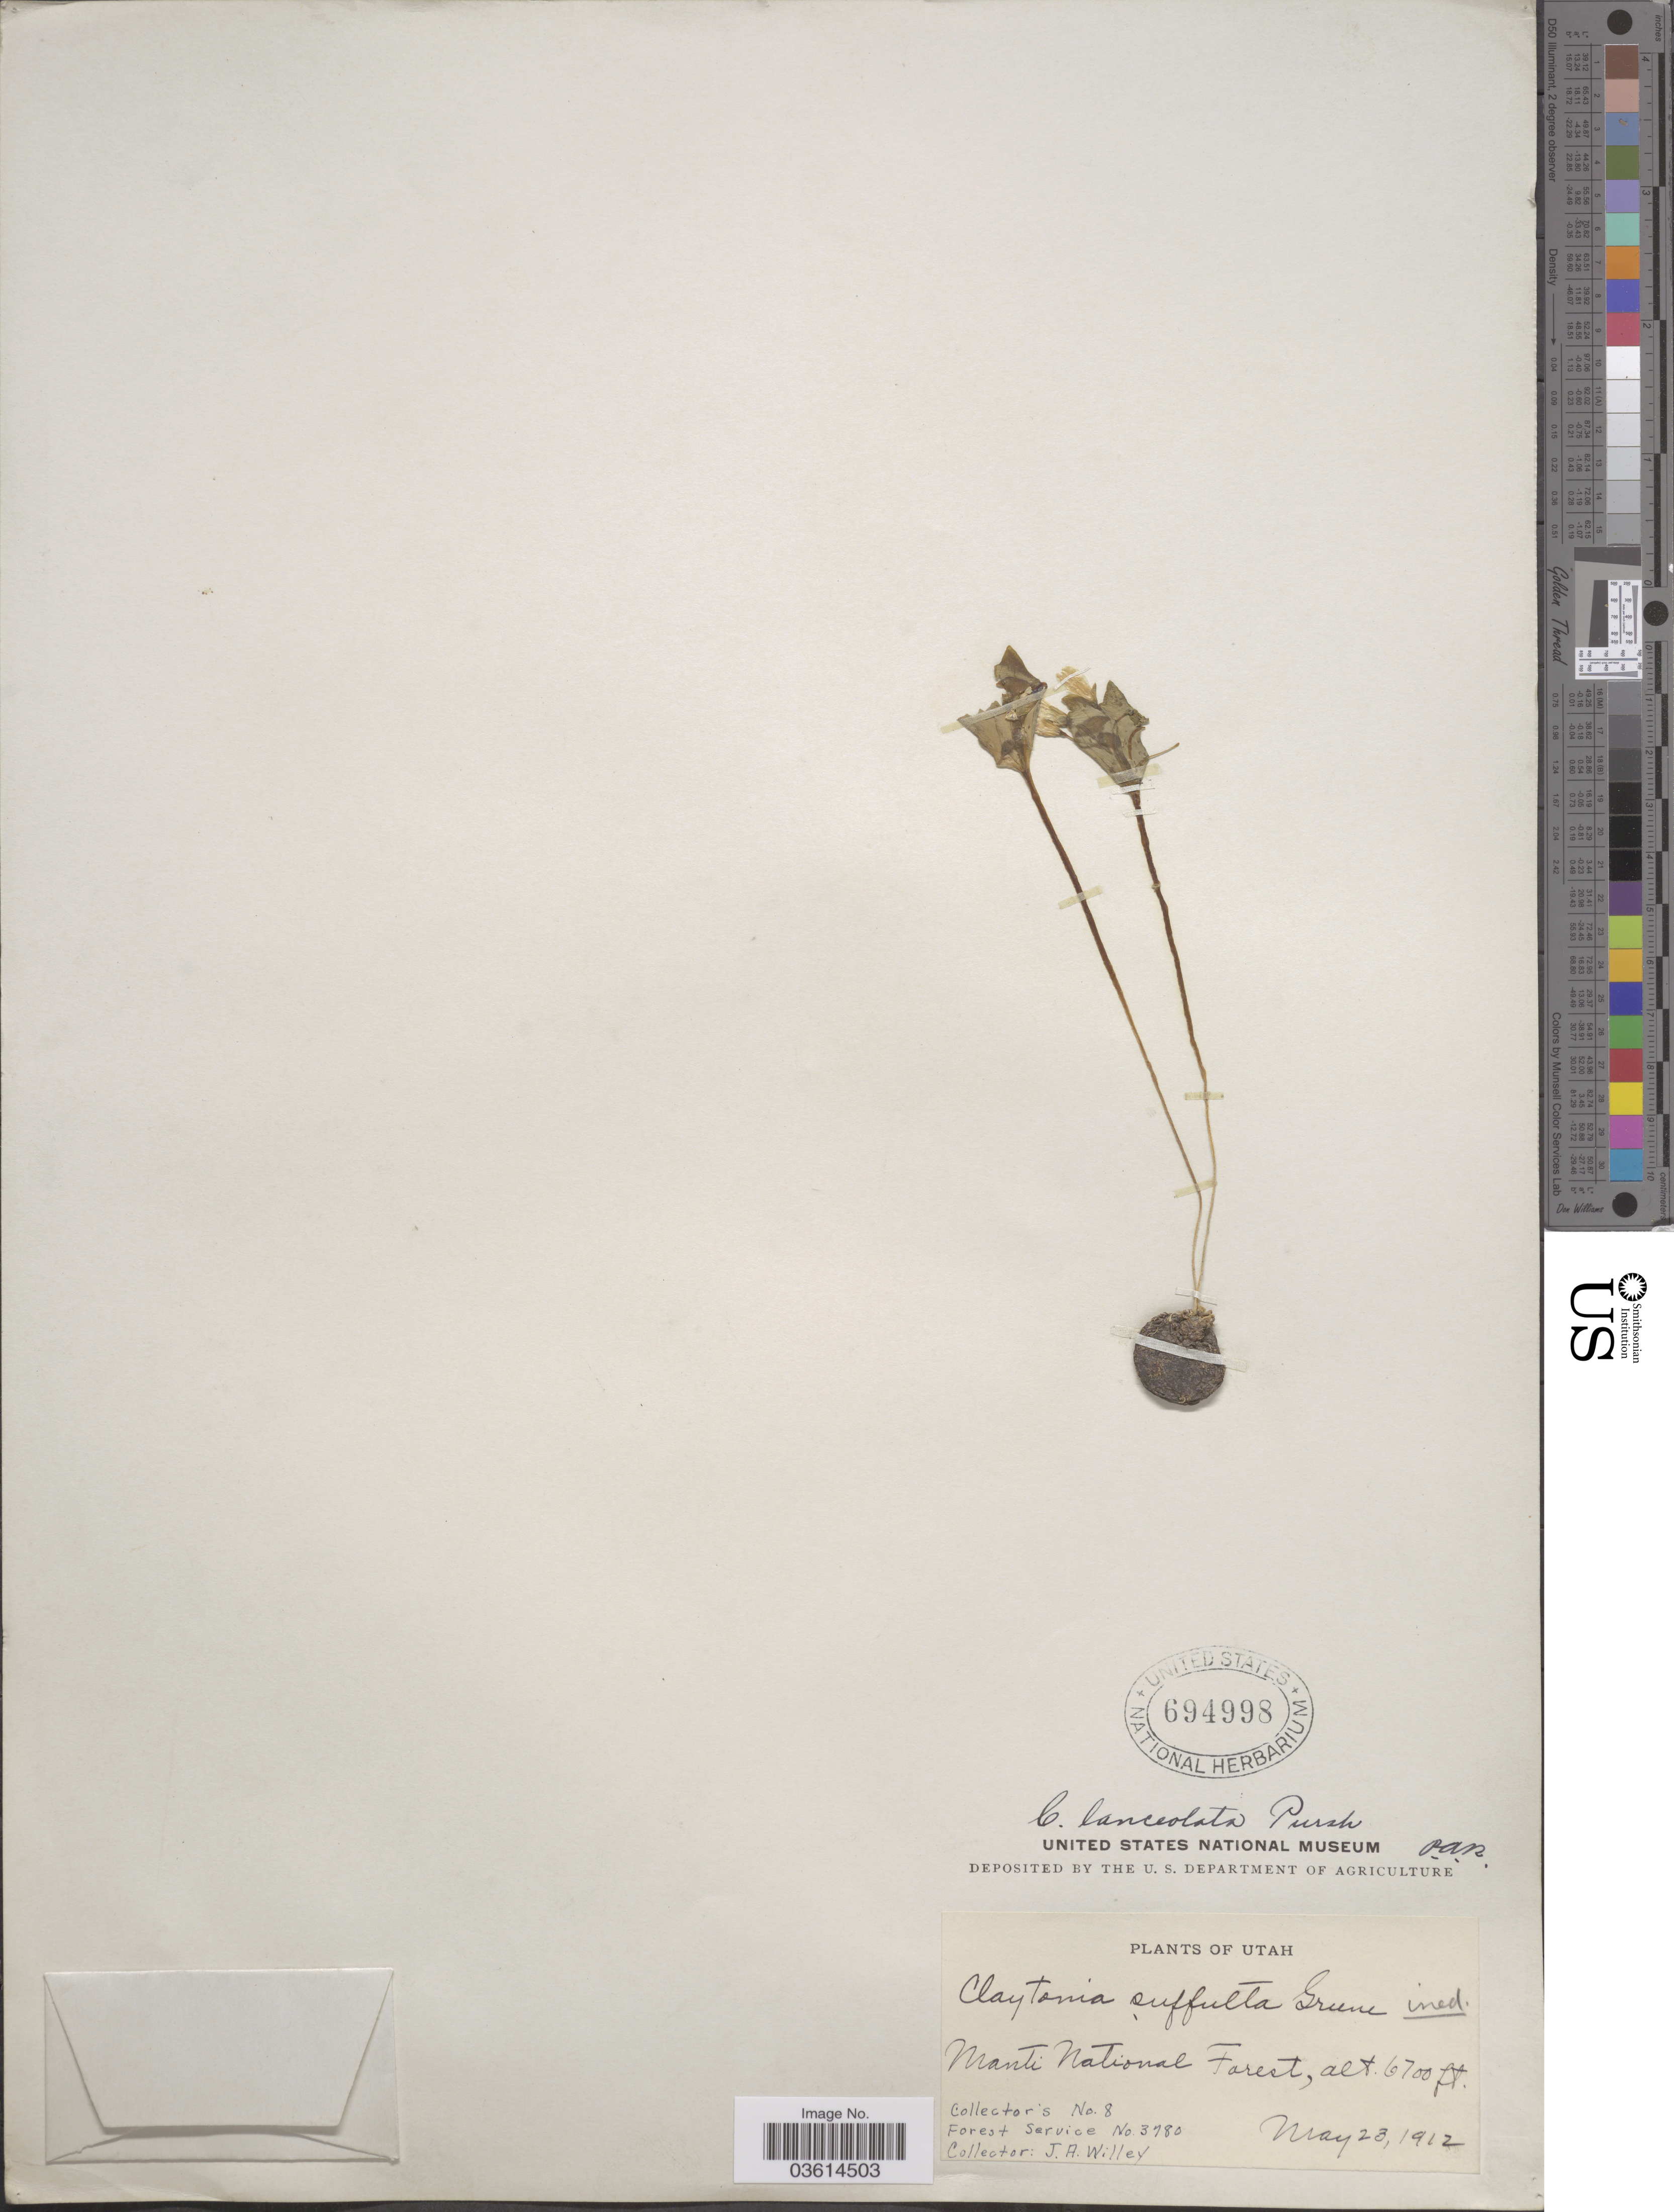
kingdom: Plantae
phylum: Tracheophyta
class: Magnoliopsida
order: Caryophyllales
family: Montiaceae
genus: Claytonia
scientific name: Claytonia lanceolata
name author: Pursh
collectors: J. Willey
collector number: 8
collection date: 1912-05-23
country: United States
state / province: Utah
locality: Manti National Forest.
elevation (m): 2042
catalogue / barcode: US 694998